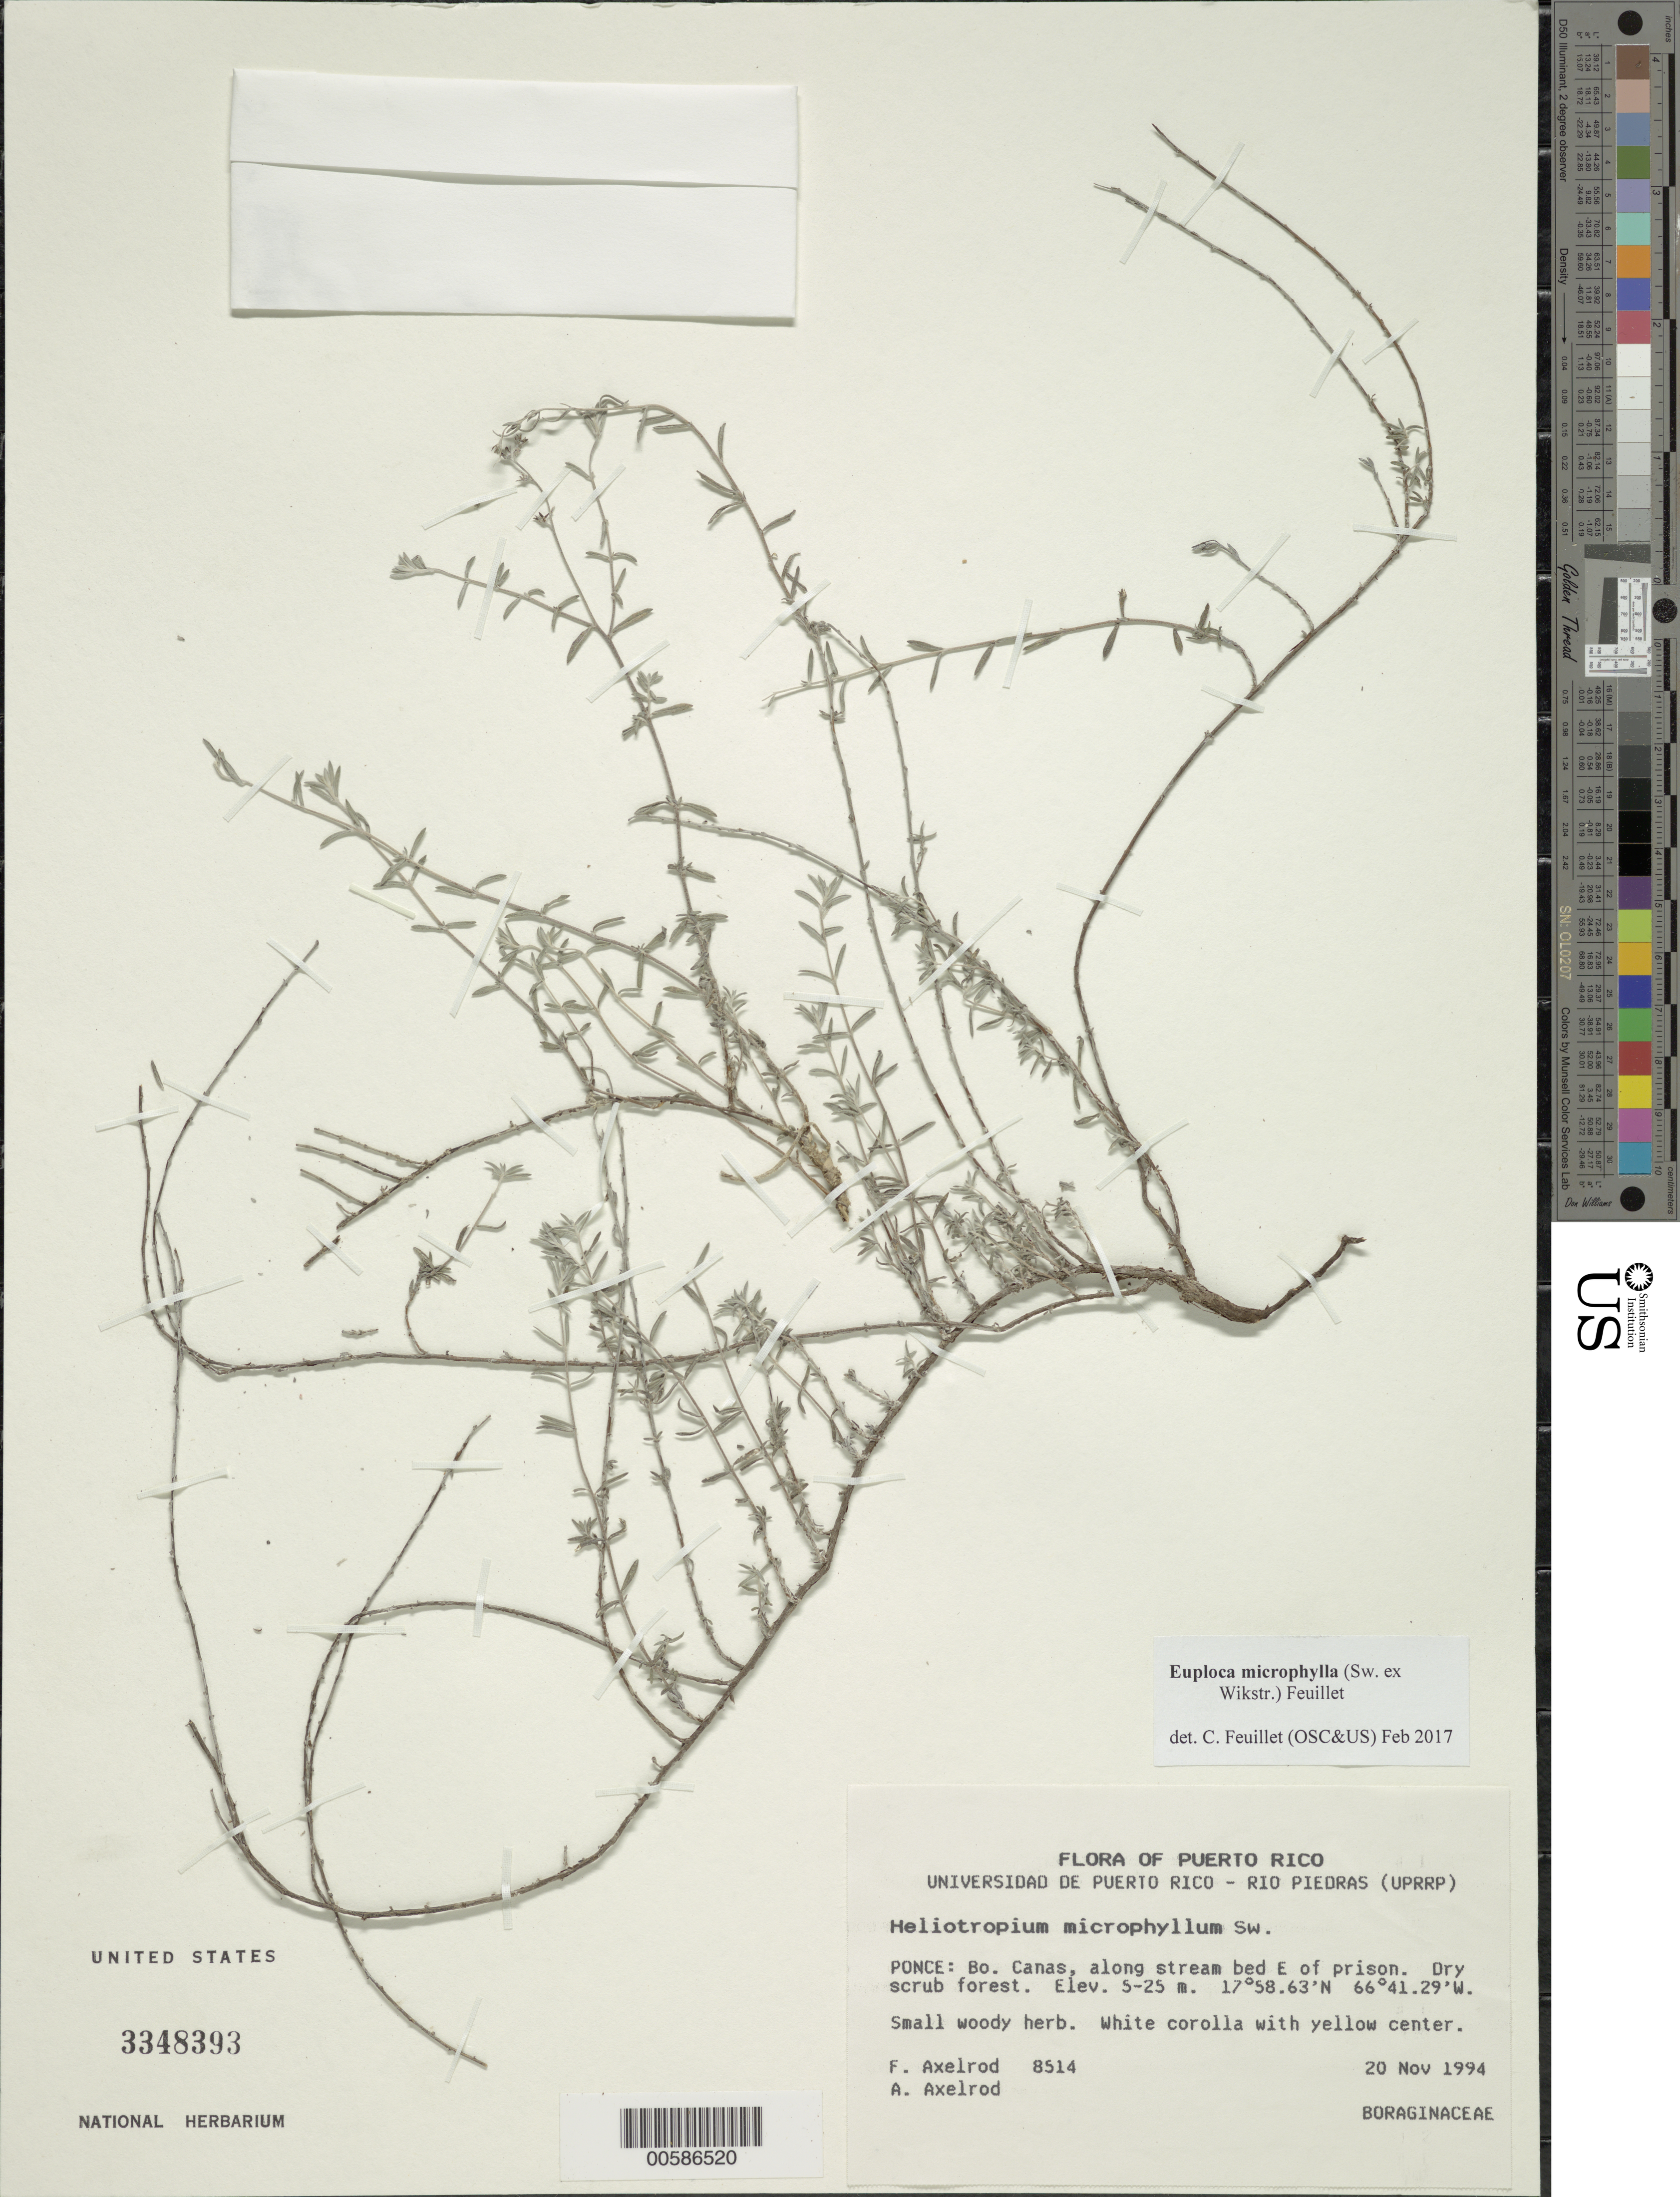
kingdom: Plantae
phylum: Tracheophyta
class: Magnoliopsida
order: Boraginales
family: Heliotropiaceae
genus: Euploca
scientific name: Euploca microphylla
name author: (Sw. & Wikstr.) Feuillet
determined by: Feuillet, C.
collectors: F. S. Axelrod, A. Axelrod & P. González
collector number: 8514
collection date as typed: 20 Nov 1994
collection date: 1994-11-20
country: Puerto Rico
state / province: Ponce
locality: Ponce: Bo. Canas, along stream bed E of prison.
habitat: Dry scrub forest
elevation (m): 5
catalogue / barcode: US 3348393